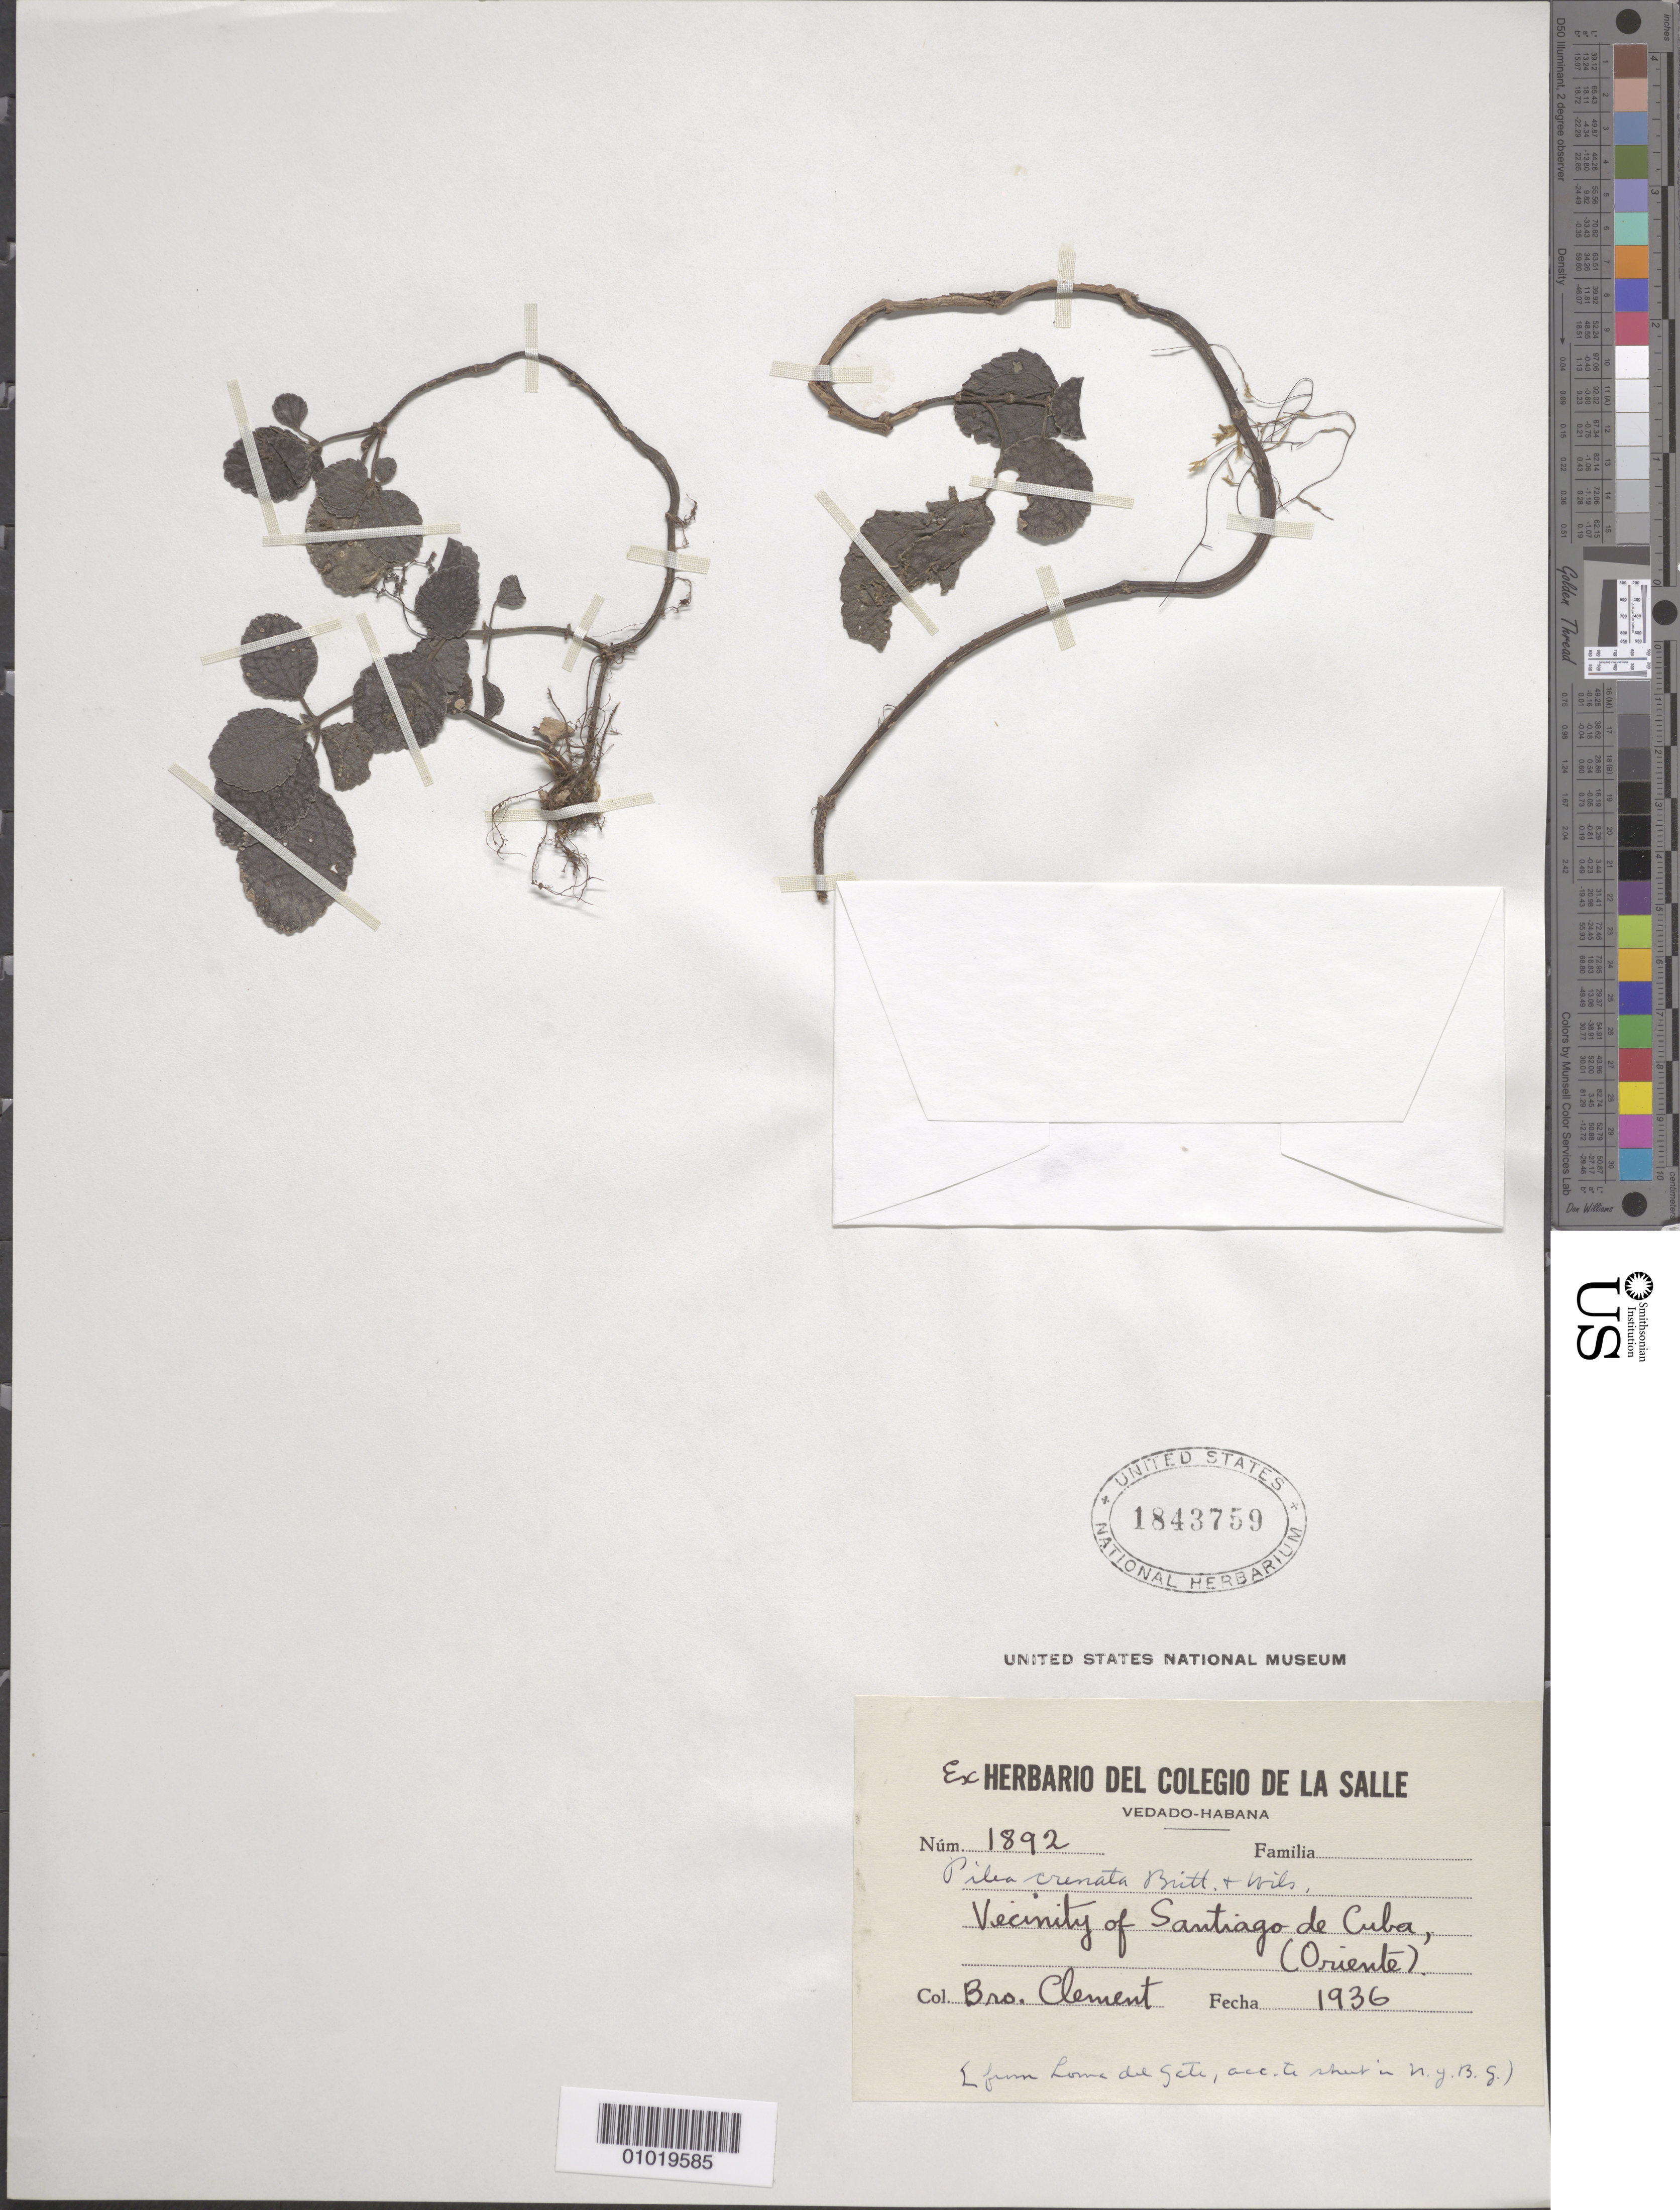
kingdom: Plantae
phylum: Tracheophyta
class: Magnoliopsida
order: Rosales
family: Urticaceae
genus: Pilea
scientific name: Pilea crenata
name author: Britton & P. Wilson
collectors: B. Clement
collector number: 1892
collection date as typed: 1936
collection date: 1936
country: Cuba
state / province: Santiago de Cuba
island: Cuba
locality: Vicinity of Santiago de Cuba, Oriente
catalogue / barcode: US 1843759